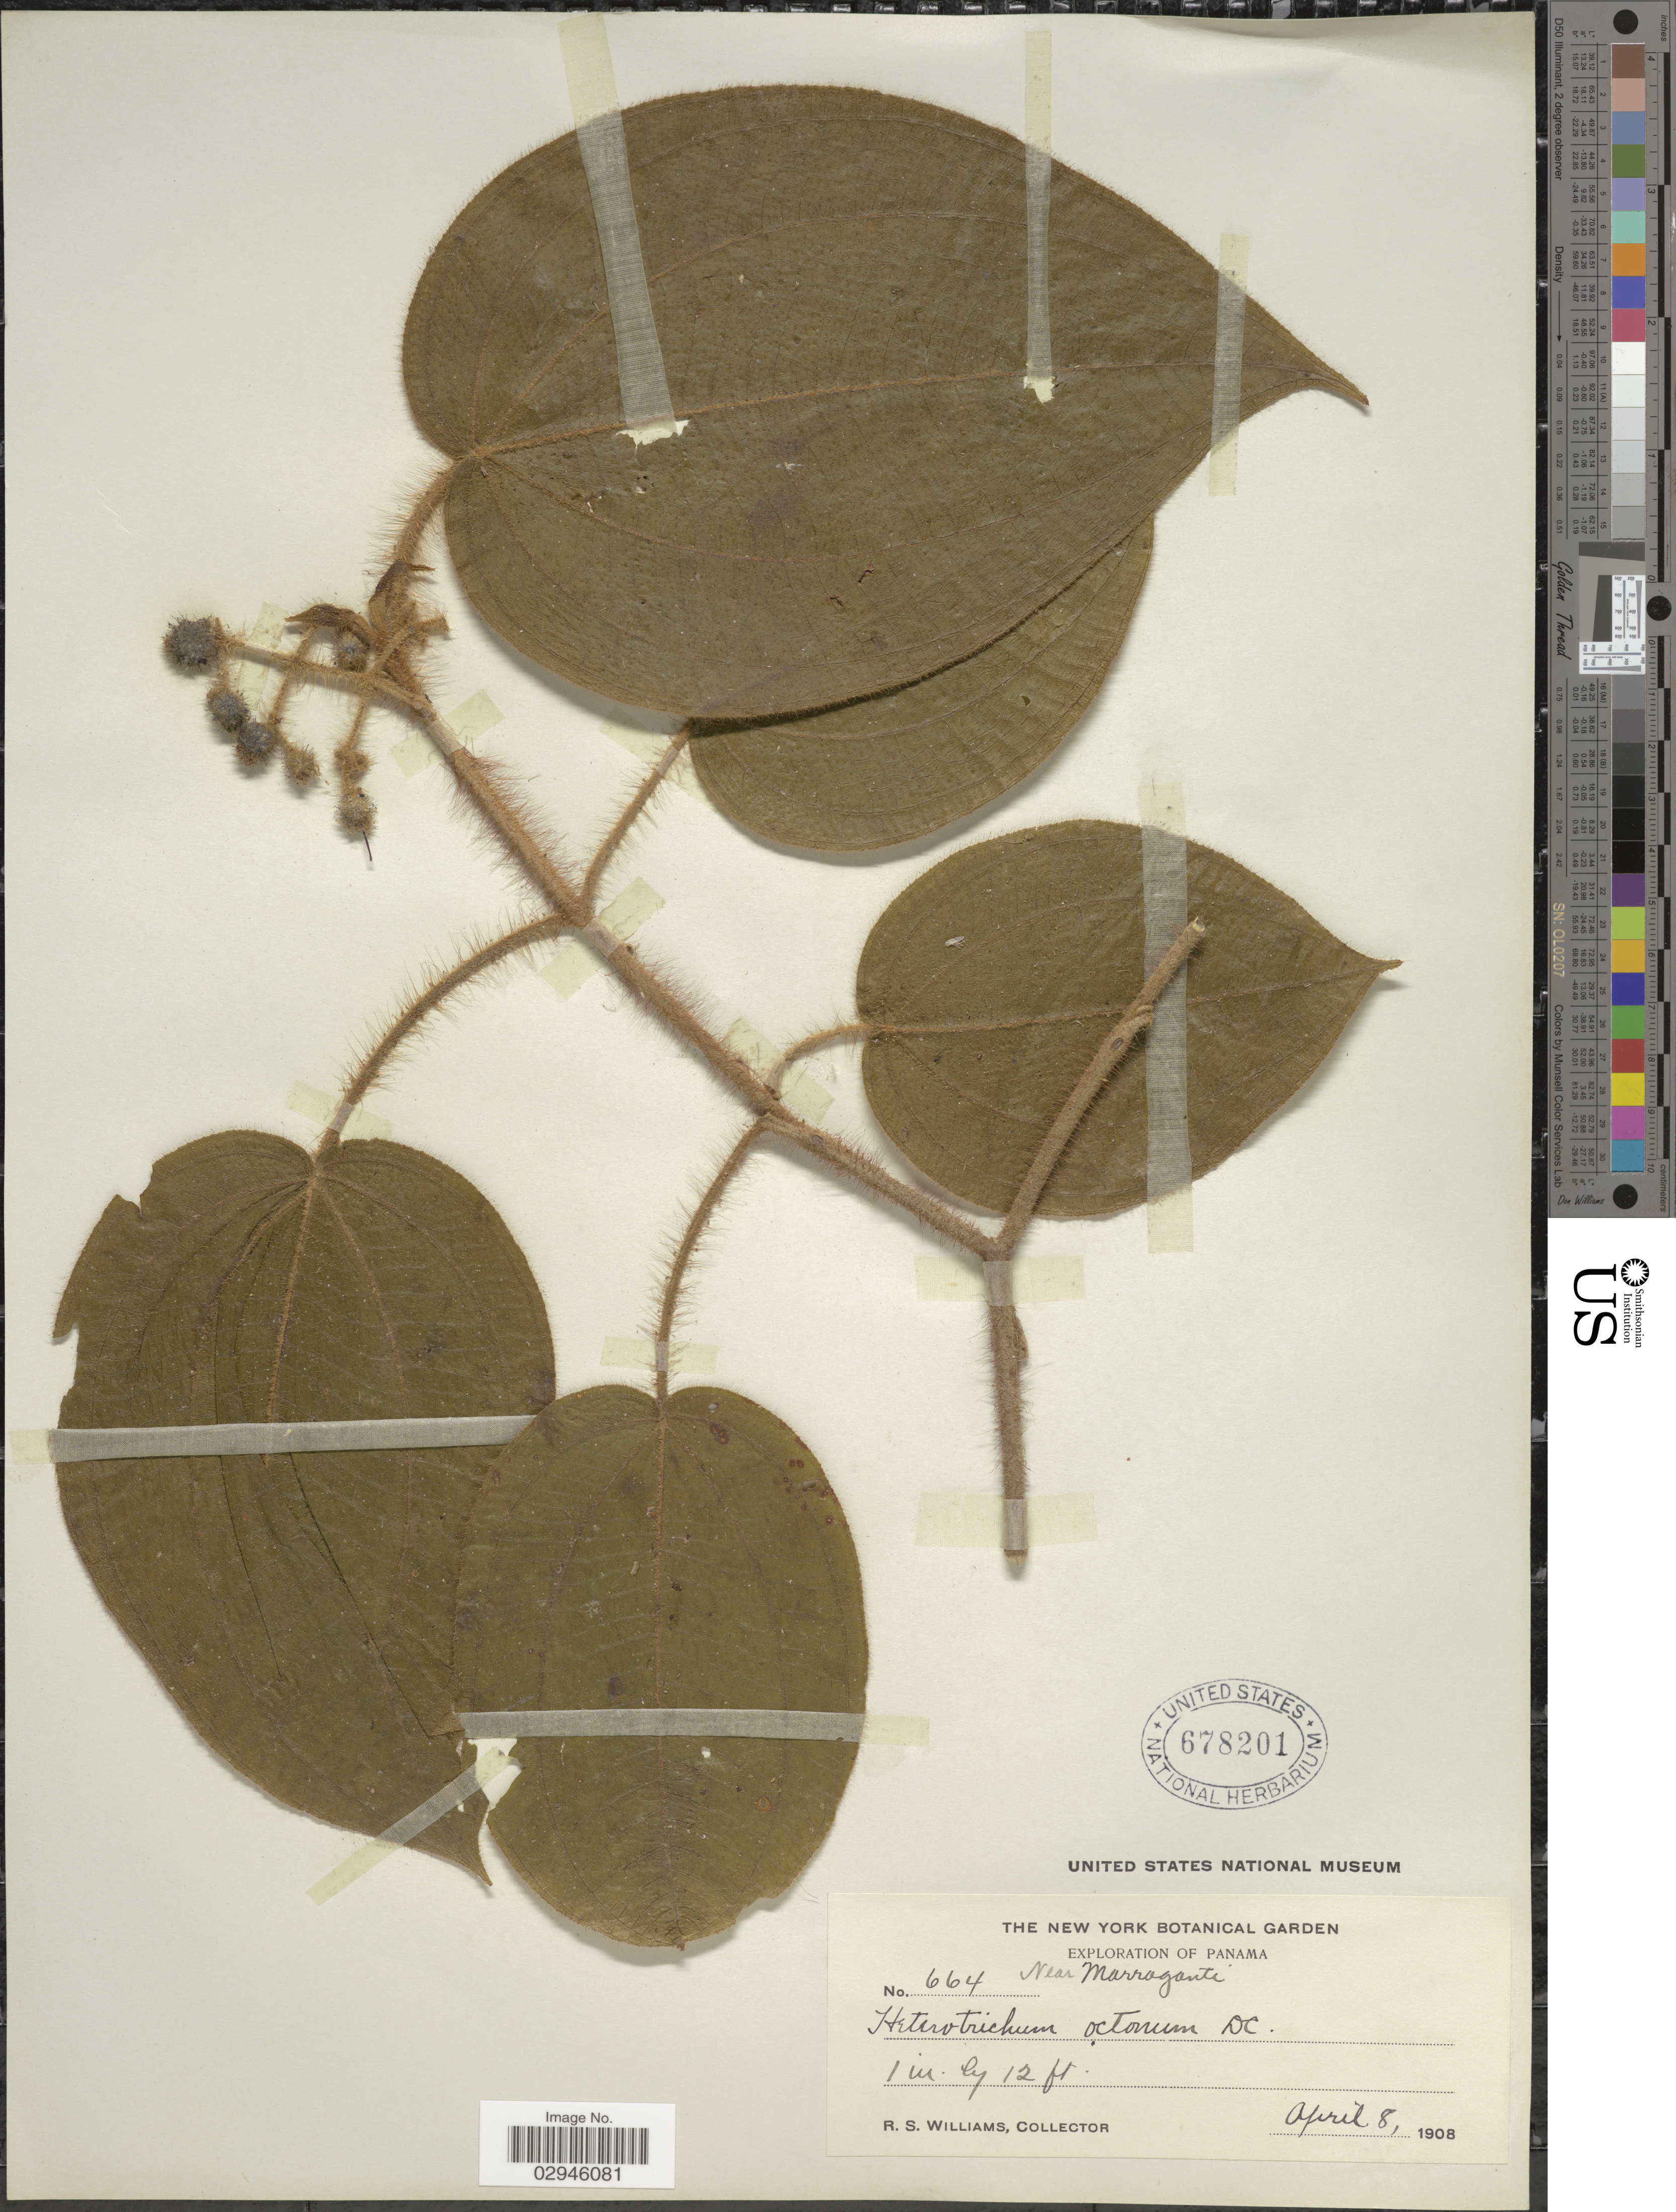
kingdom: Plantae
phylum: Tracheophyta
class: Magnoliopsida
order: Myrtales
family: Melastomataceae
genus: Heterotrichum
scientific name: Heterotrichum octonum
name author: (Bonpl.) DC.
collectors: R. S. Williams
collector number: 664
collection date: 1908-04-08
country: Panama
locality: Near Marraganti.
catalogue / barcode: US 678201